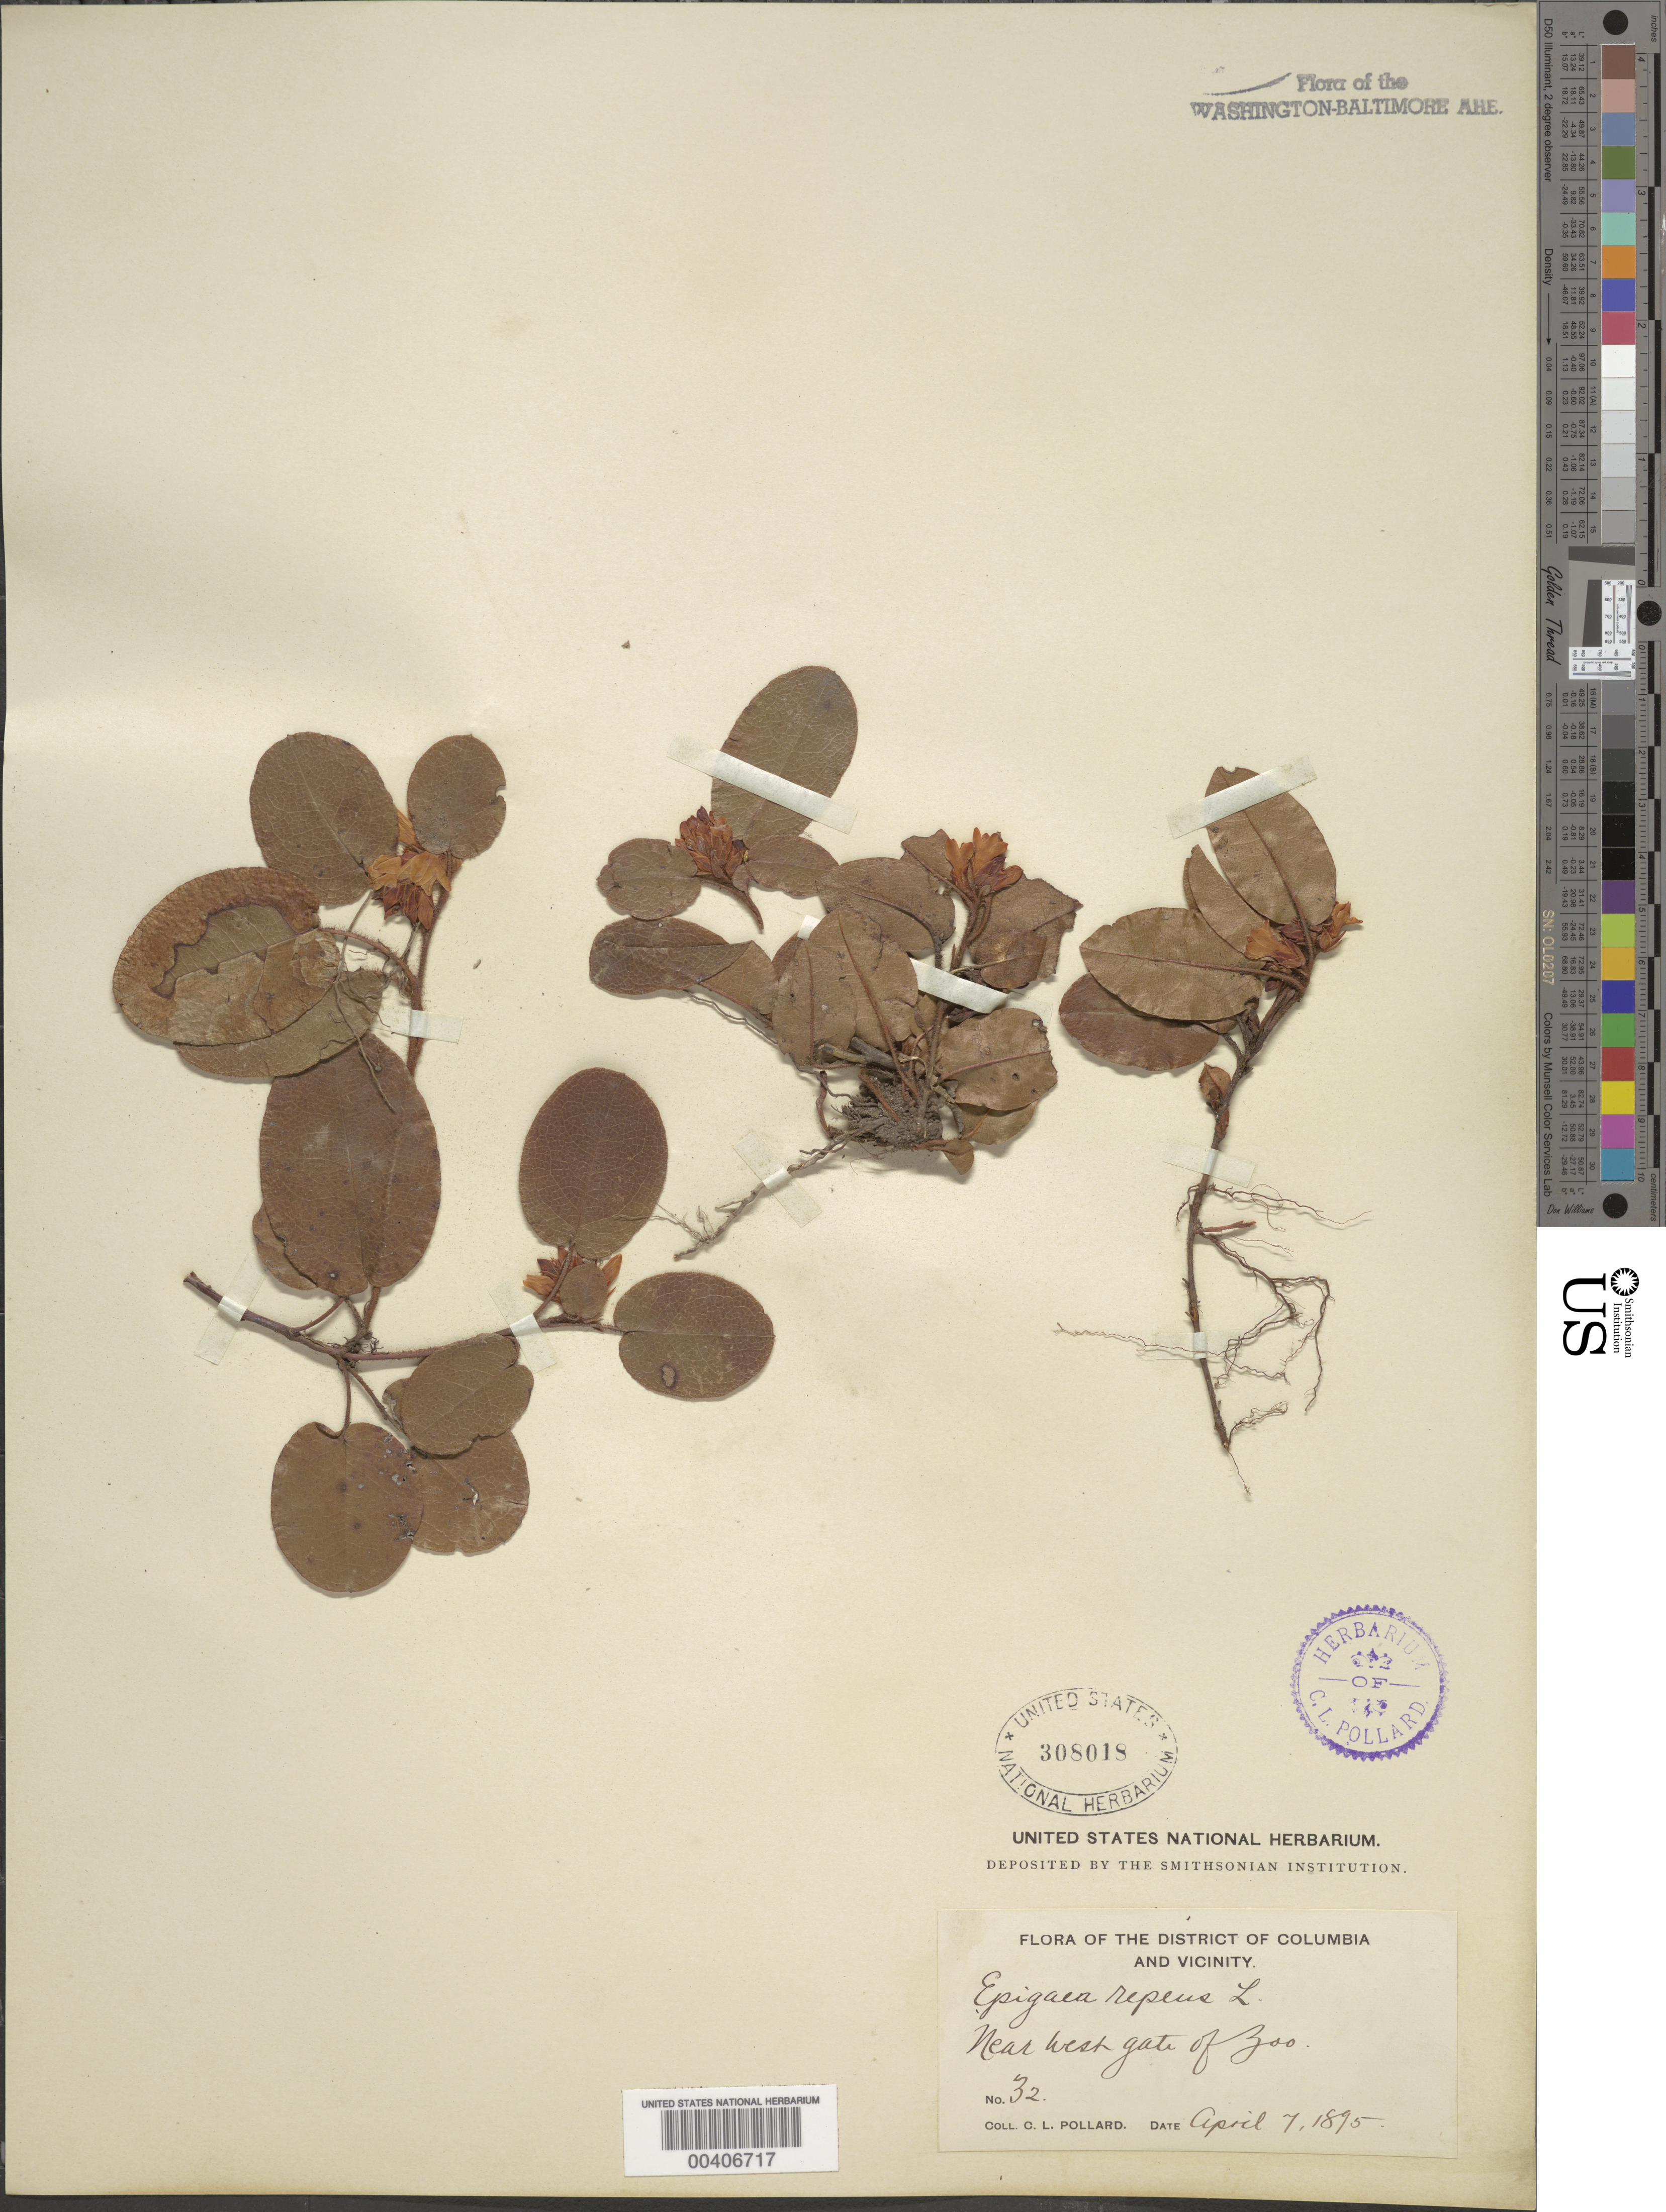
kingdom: Plantae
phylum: Tracheophyta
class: Magnoliopsida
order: Ericales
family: Ericaceae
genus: Epigaea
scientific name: Epigaea repens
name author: L.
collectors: C. L. Pollard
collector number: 32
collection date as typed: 07 Apr 1895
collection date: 1895-04-07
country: United States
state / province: District of Columbia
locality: Zoological Park near west gate Rock Creek Park and Vicinity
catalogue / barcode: US 308018